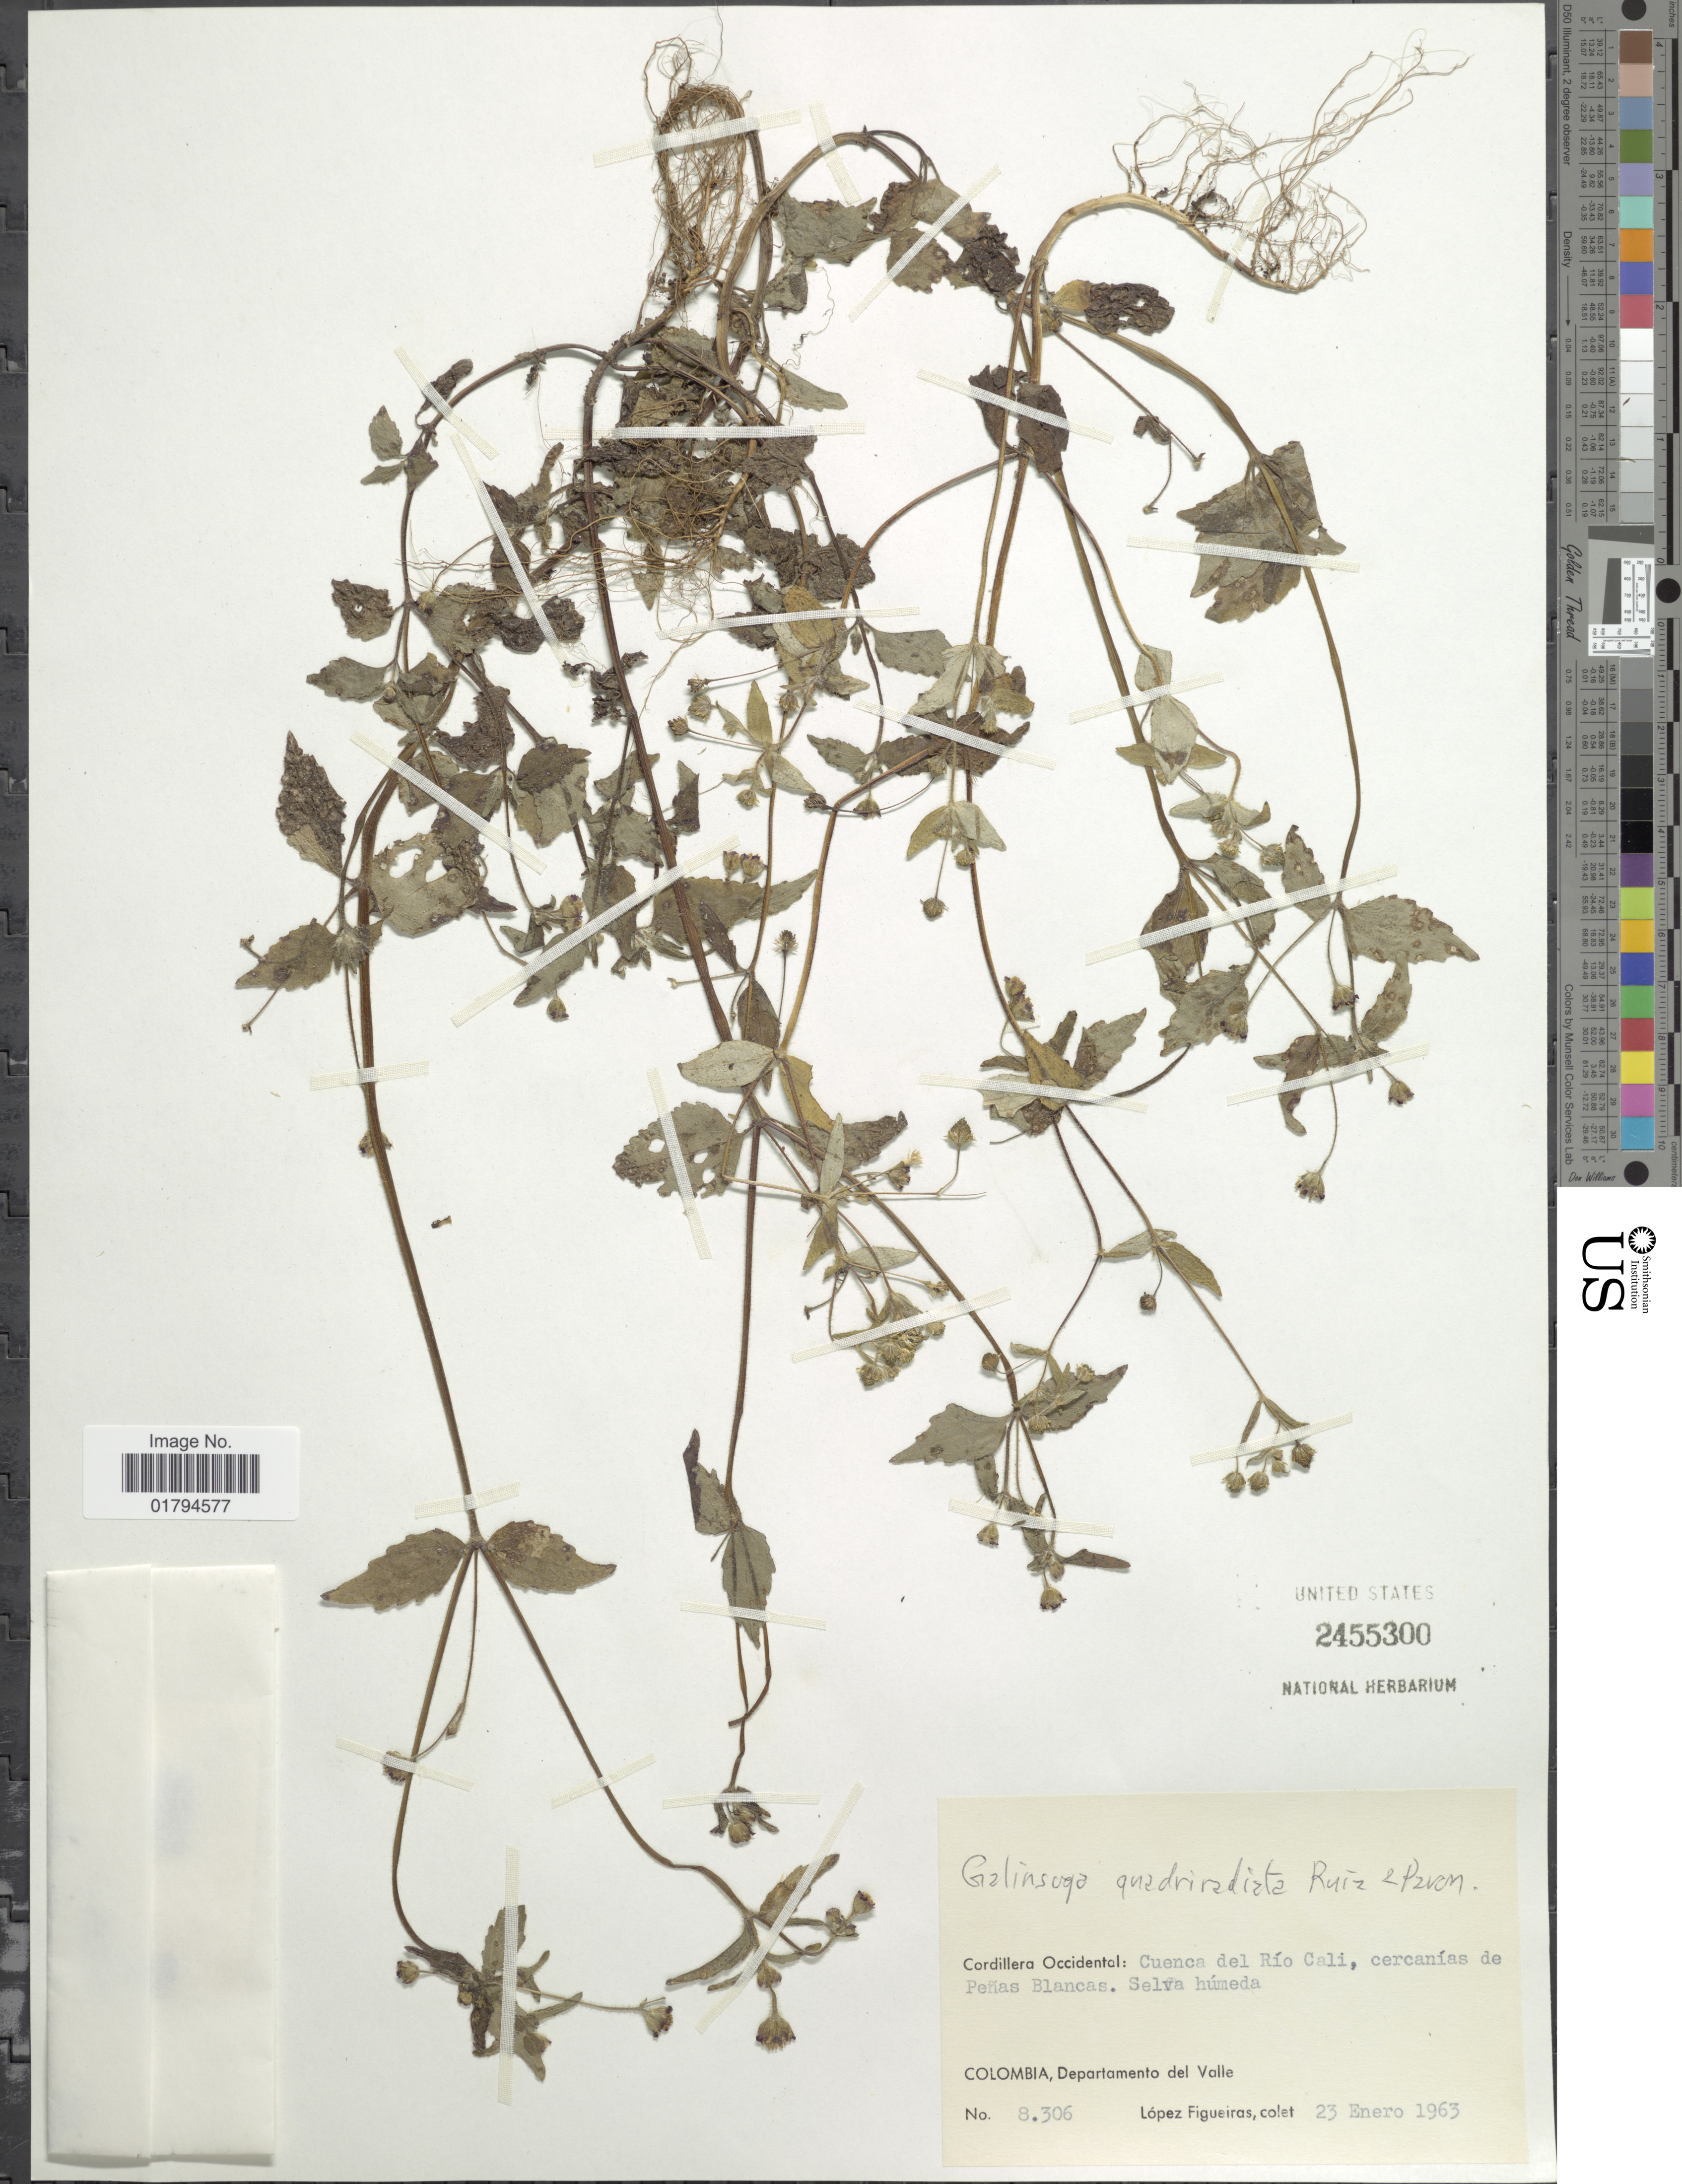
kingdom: Plantae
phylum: Tracheophyta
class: Magnoliopsida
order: Asterales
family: Asteraceae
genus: Galinsoga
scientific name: Galinsoga quadriradiata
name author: Ruiz & Pav.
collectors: M. López Figueiras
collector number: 8306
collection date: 1963-01-23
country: Colombia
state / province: Valle del Cauca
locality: Cordillera Occidental, Cuenca del Rio Cali, cercanias de Penas Blancas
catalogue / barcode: US 2455300